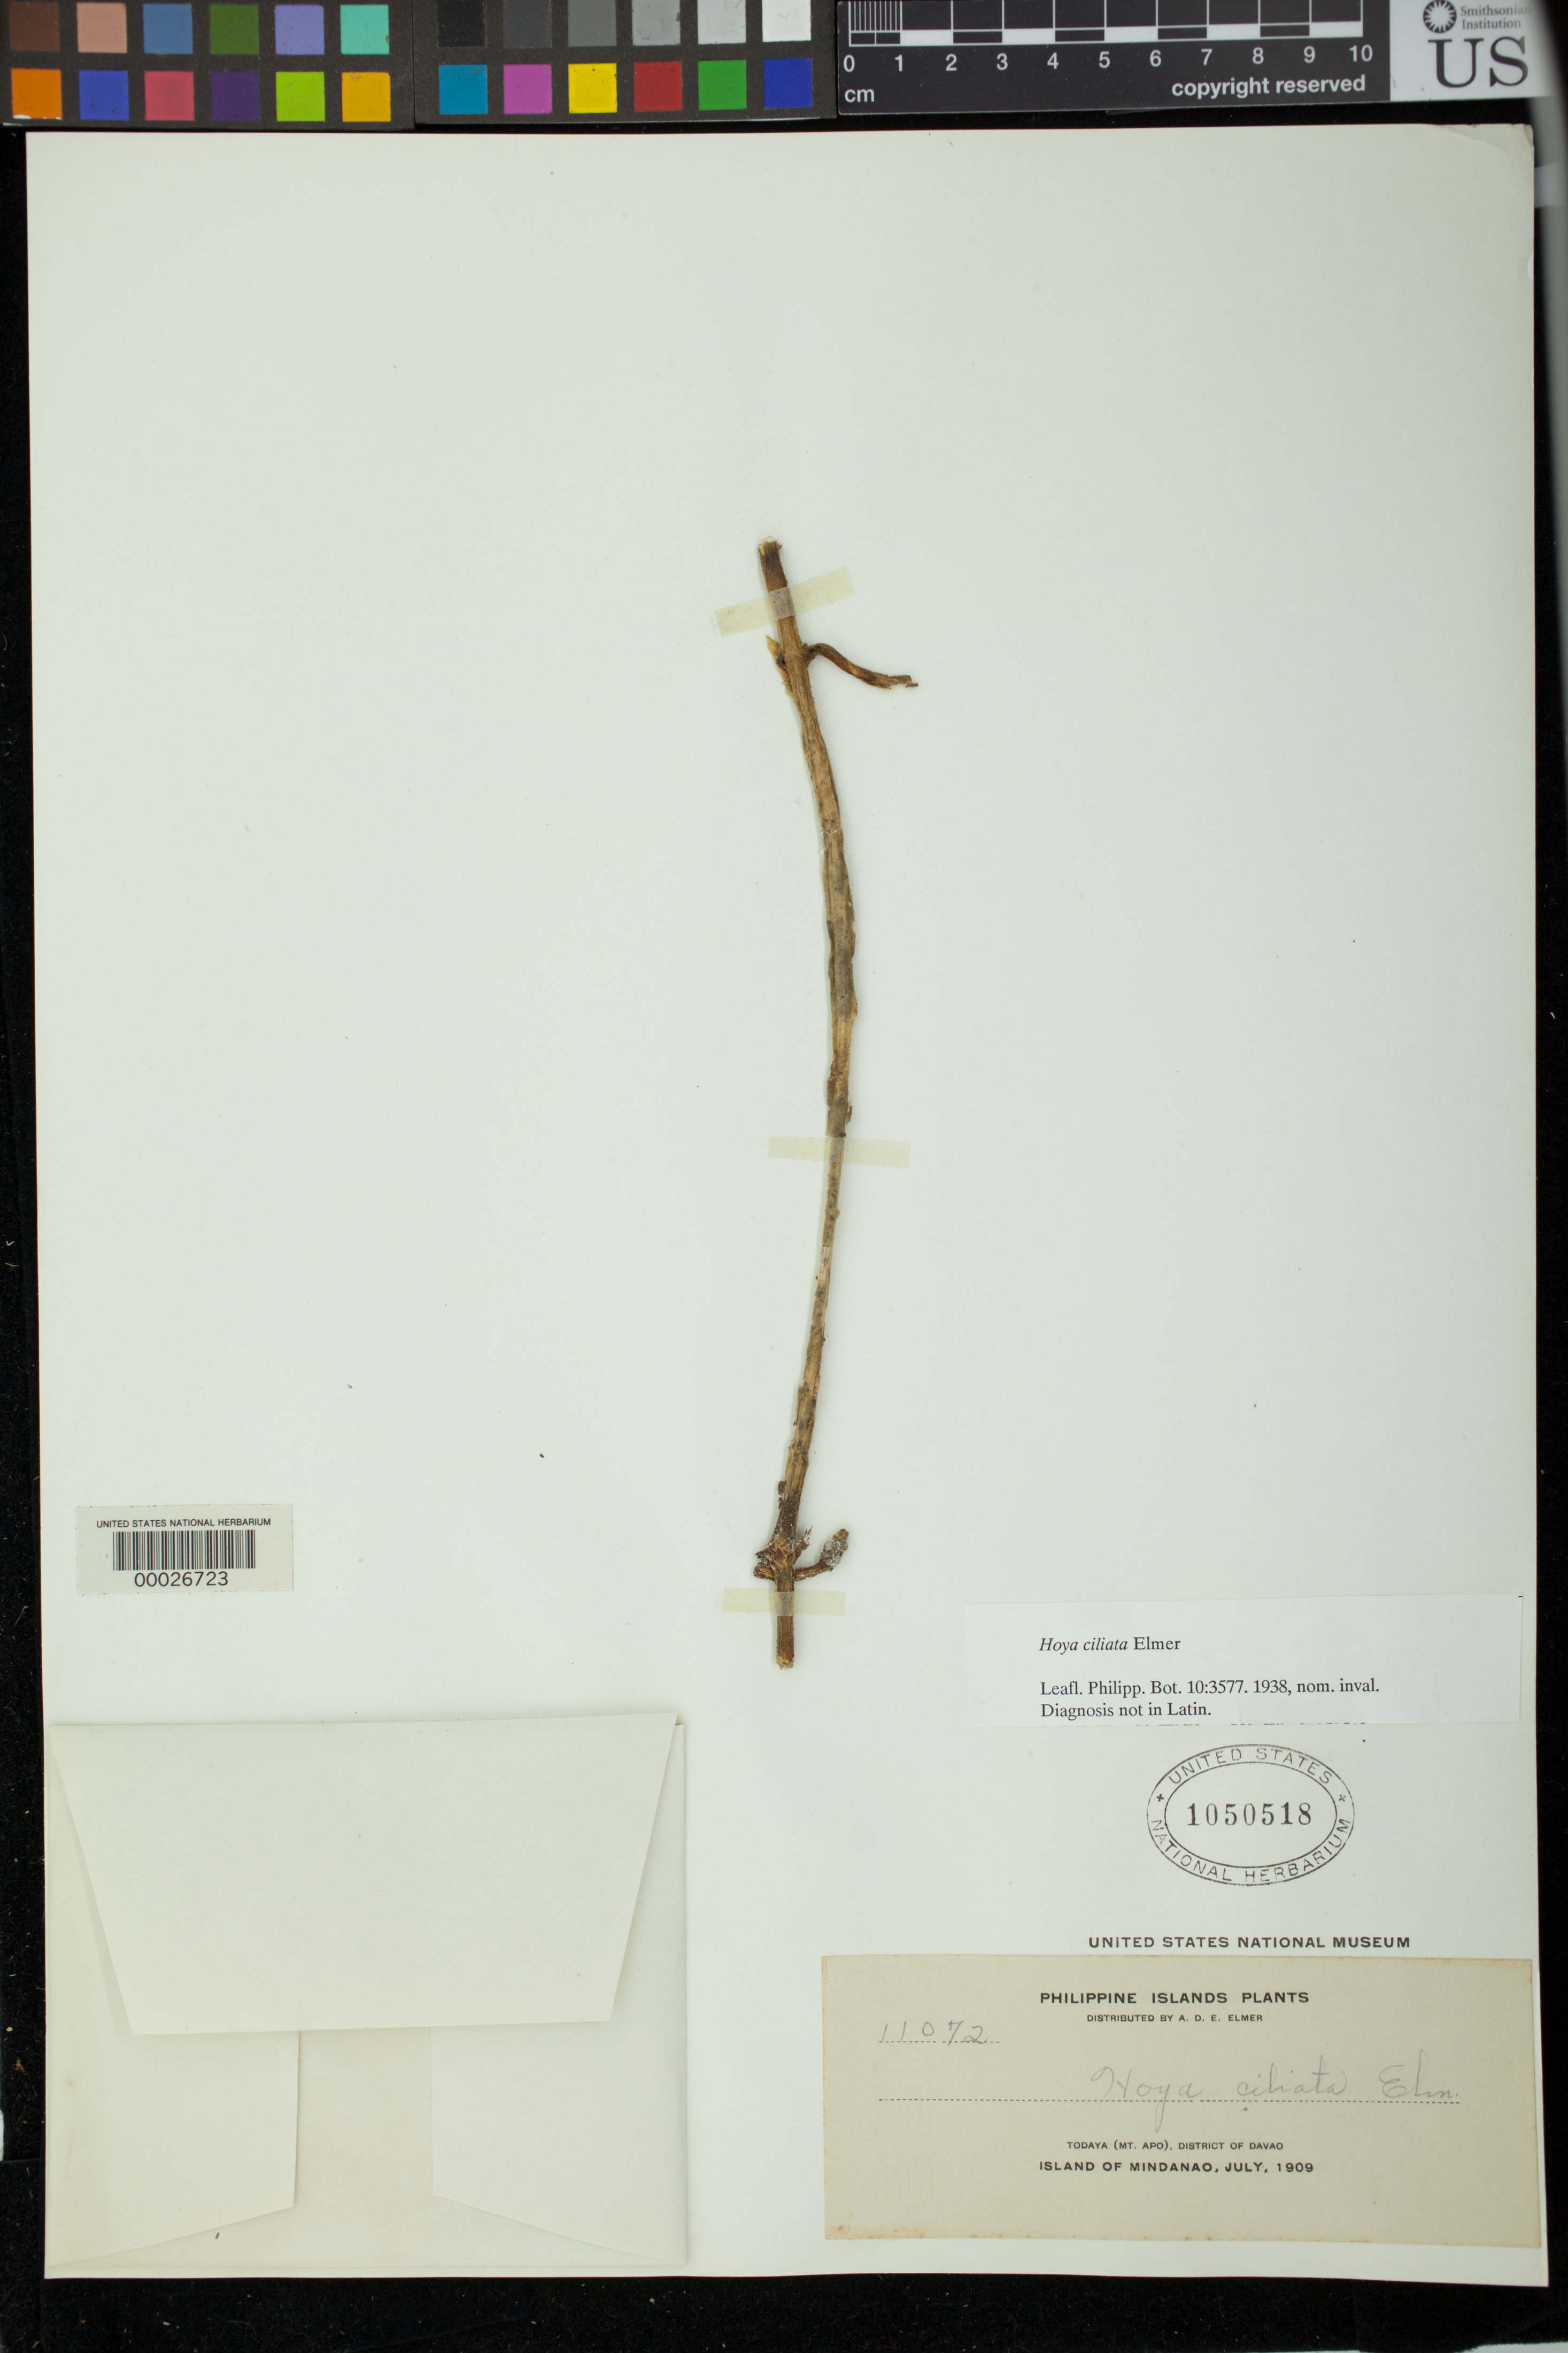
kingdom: Plantae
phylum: Tracheophyta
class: Magnoliopsida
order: Gentianales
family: Apocynaceae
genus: Hoya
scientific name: Hoya ciliata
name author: Elmer ex C.M. Burton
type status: Type Collection; Voucher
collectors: A. D. E. Elmer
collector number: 11072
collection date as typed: Jul 1909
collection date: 1909-07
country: Philippines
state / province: Davao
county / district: Davao del Sur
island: Mindanao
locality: Todaya (Mt. Apo), District of Davao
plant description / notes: Also a type of Hoya philippinensis P.T. Li (1984, Bull. Bot. Res., Harbin 4: 120)? Publication not seen. "Nom. nov." for Hoya ciliata Elmer according to IPNI; this is either an invalid name (if no Latin descr. or diagn. provided to validate Elmer's name); otherwise invalidates Hoya ciliata Elmer ex C.M. Burton (1988) as superfluous.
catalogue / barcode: US 1050518